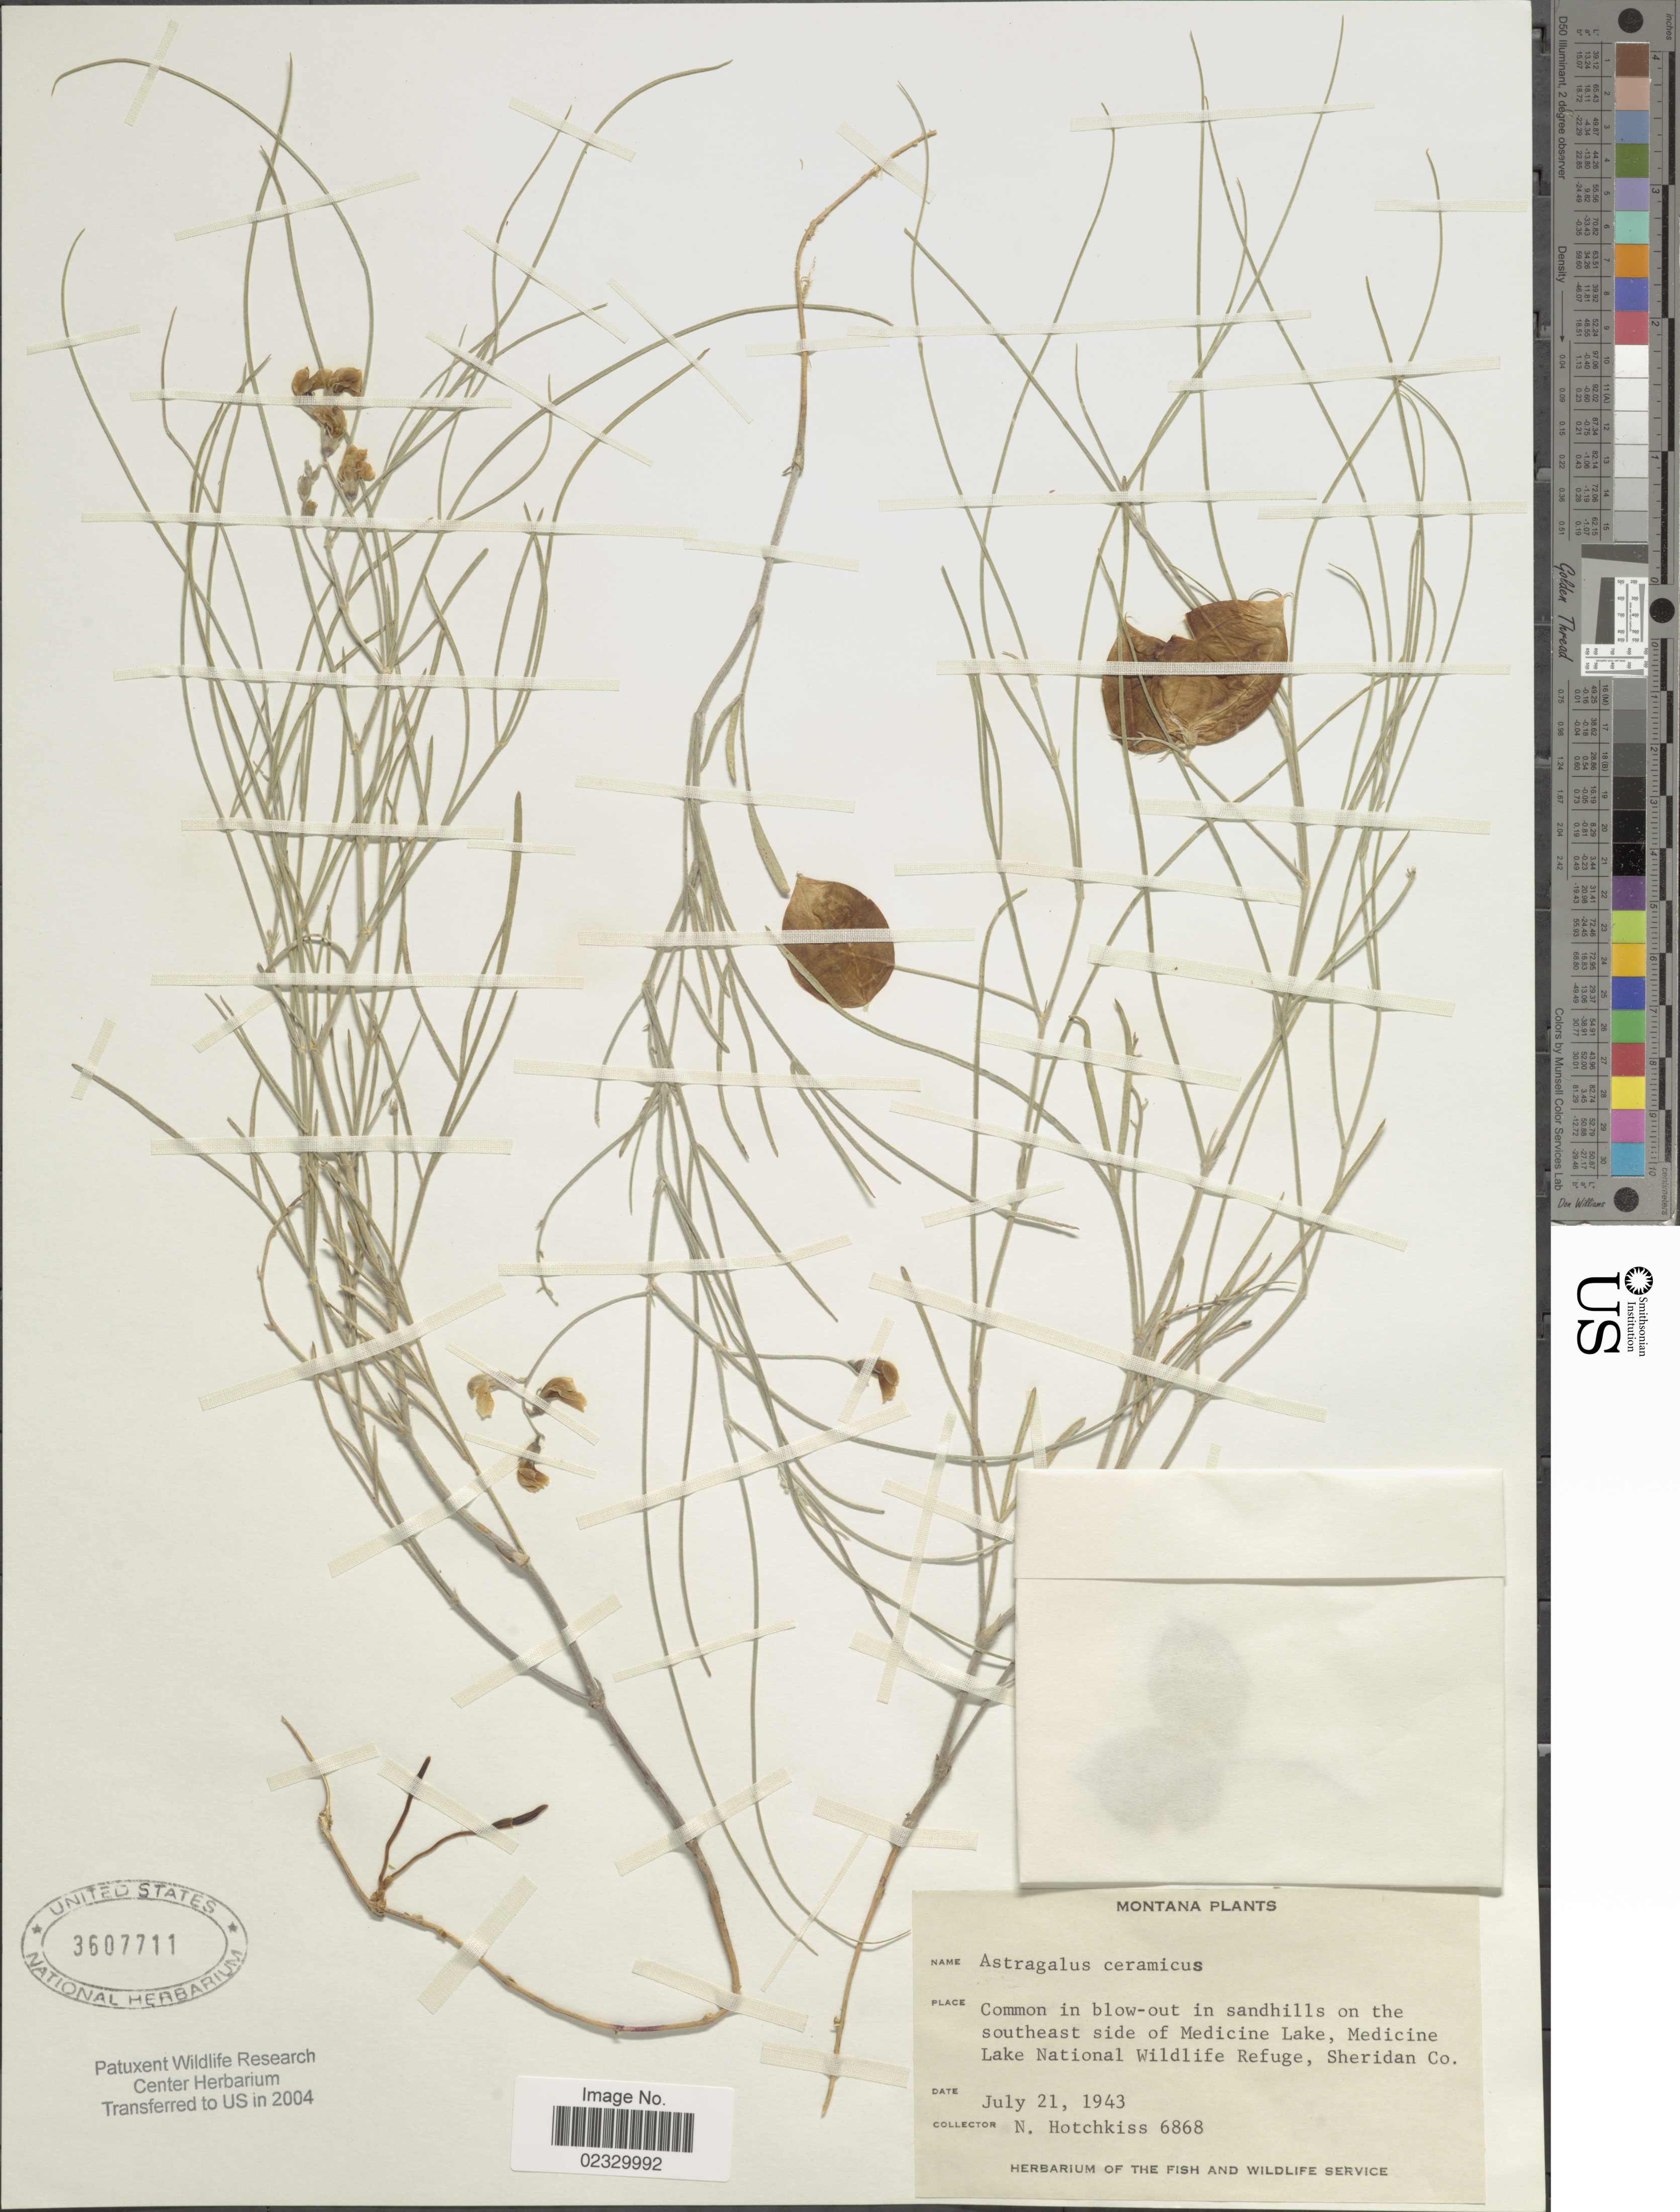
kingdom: Plantae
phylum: Tracheophyta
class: Magnoliopsida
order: Fabales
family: Fabaceae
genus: Astragalus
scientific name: Astragalus ceramicus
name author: E. Sheld.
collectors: N. Hotchkiss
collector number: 6868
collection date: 1943-07-21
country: United States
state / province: Montana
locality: In sandhills on the southeast side of Medicine Lake, Medicini Lake National Wildfire Refuge, Sheridan Co.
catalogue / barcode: US 3607711